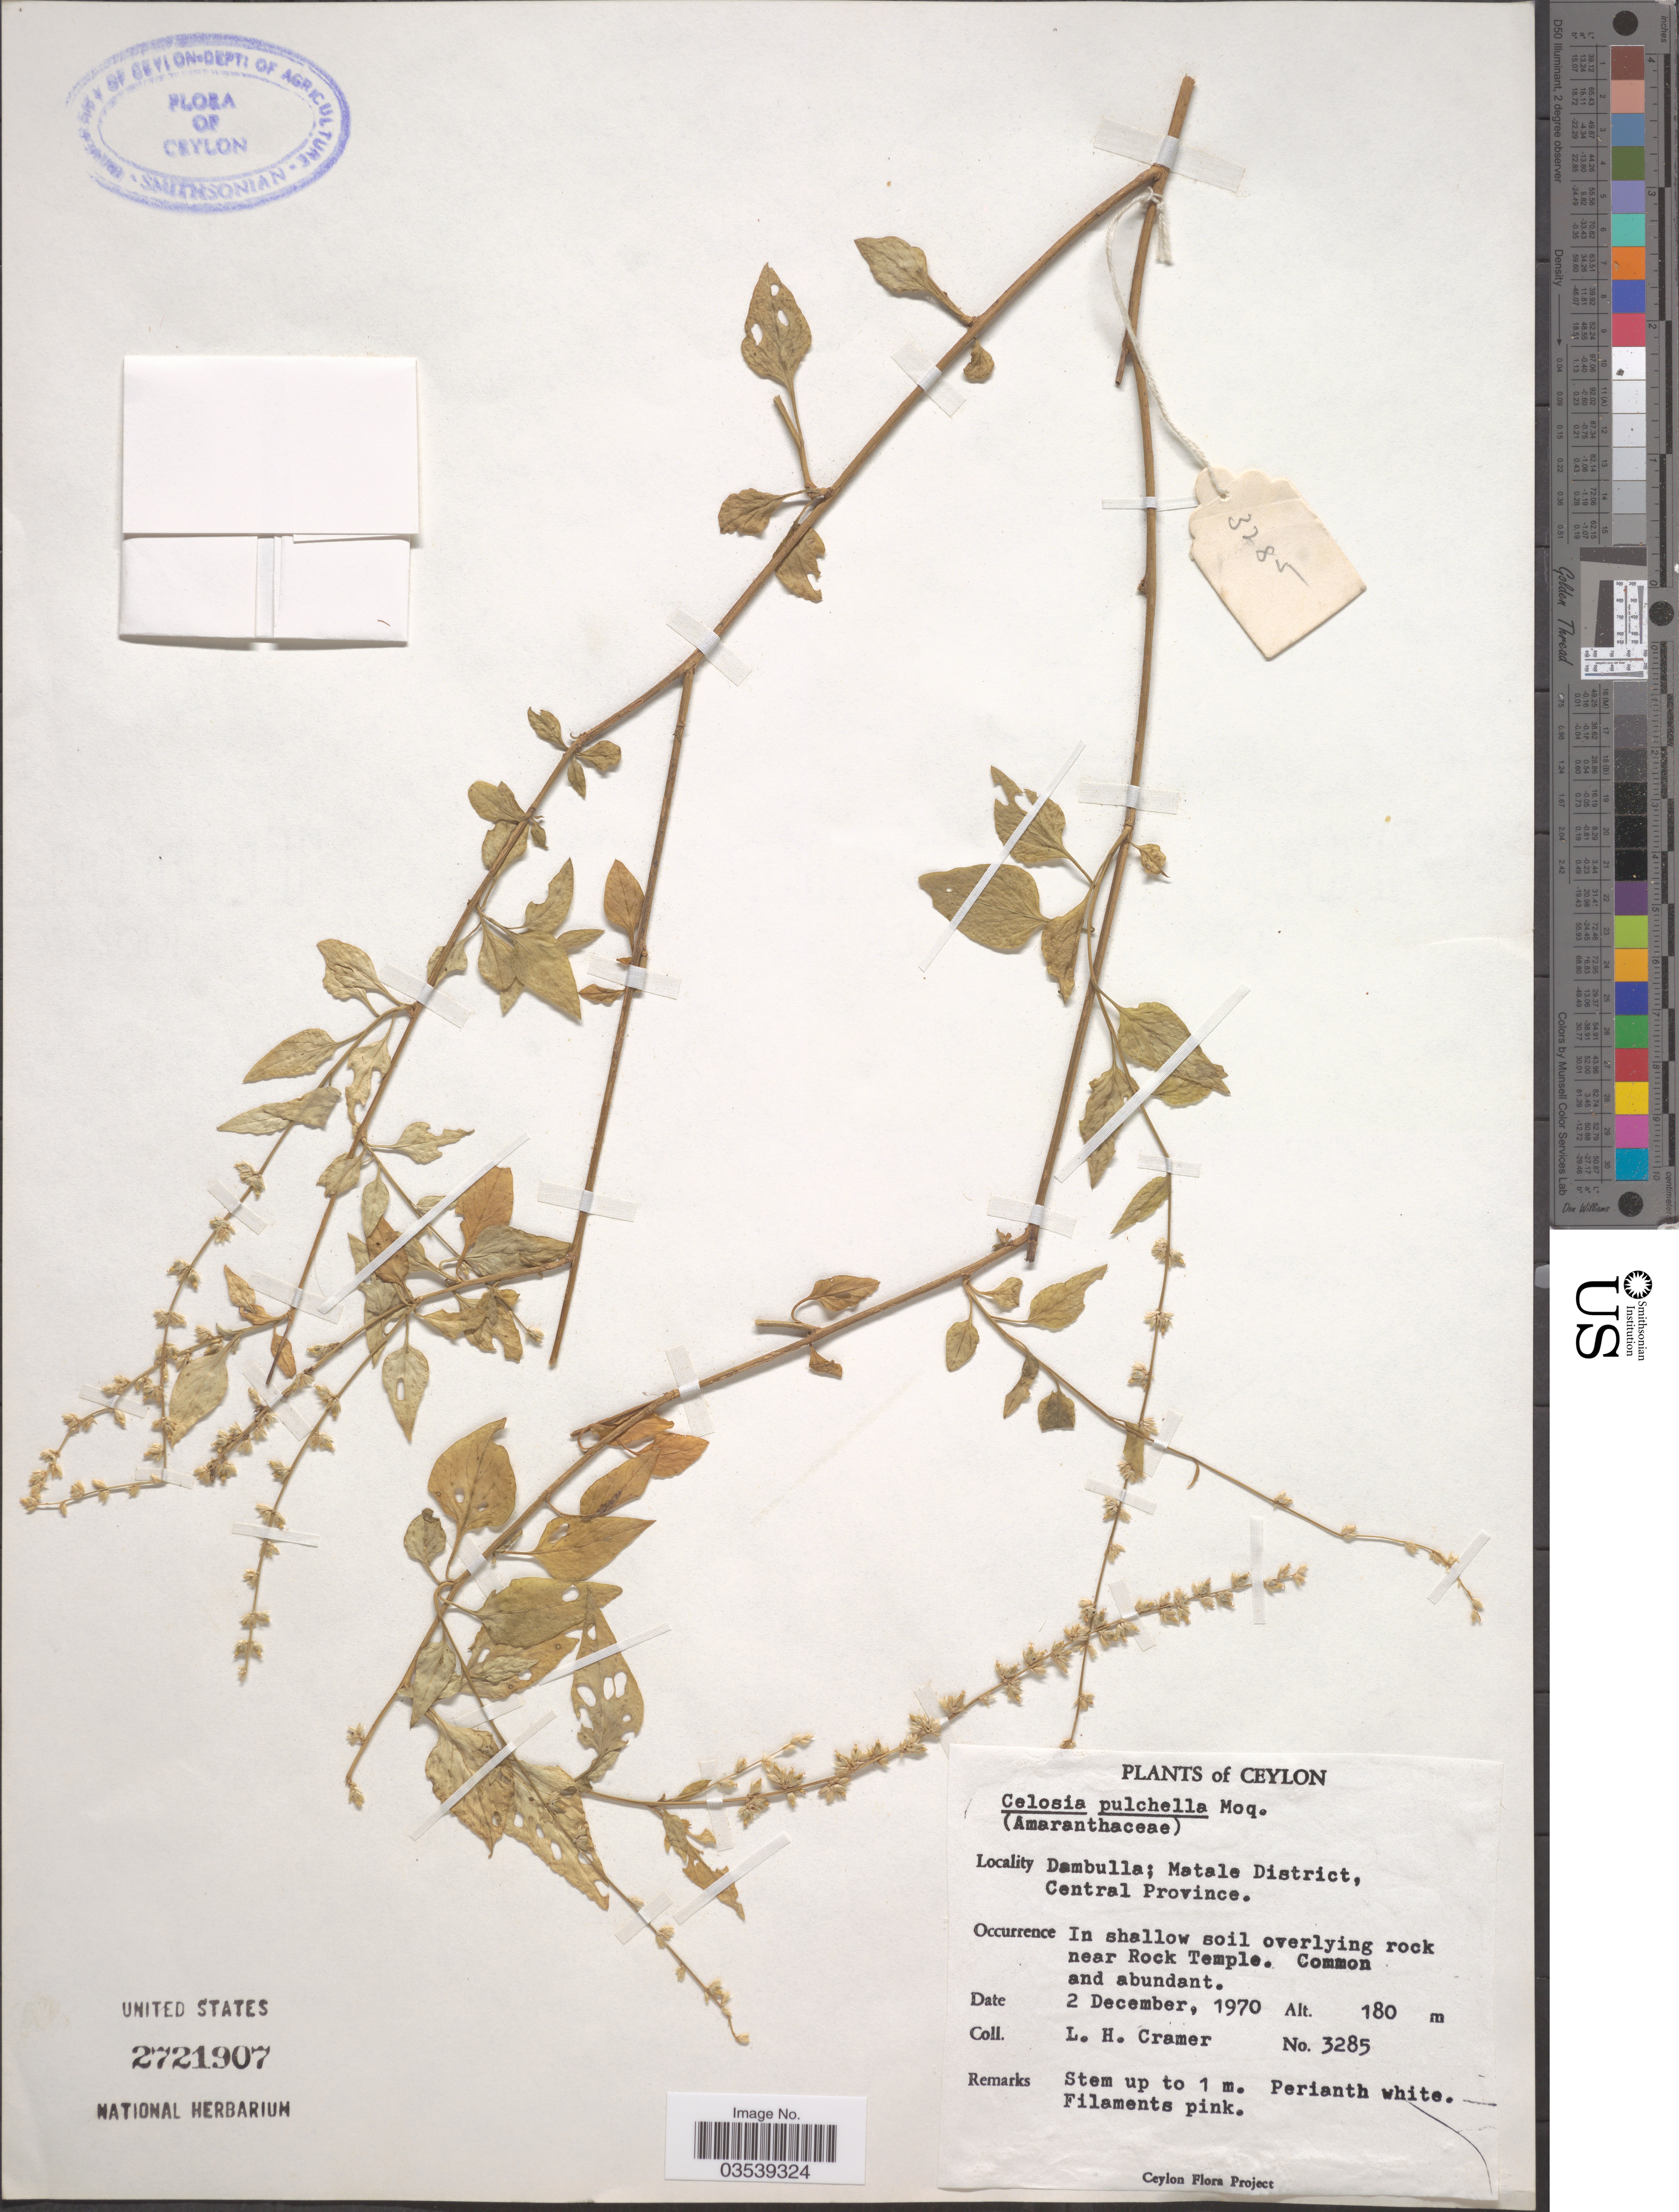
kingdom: Plantae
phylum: Tracheophyta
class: Magnoliopsida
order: Caryophyllales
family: Amaranthaceae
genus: Celosia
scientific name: Celosia pulchella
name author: Moq.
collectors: L. H. Cramer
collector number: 3285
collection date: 1970-12-02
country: Sri Lanka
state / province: Central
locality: Ceylon, Dambulla; Matale District. In shallow soil overlying rock near Rock Temple.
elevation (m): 180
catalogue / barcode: US 2721907